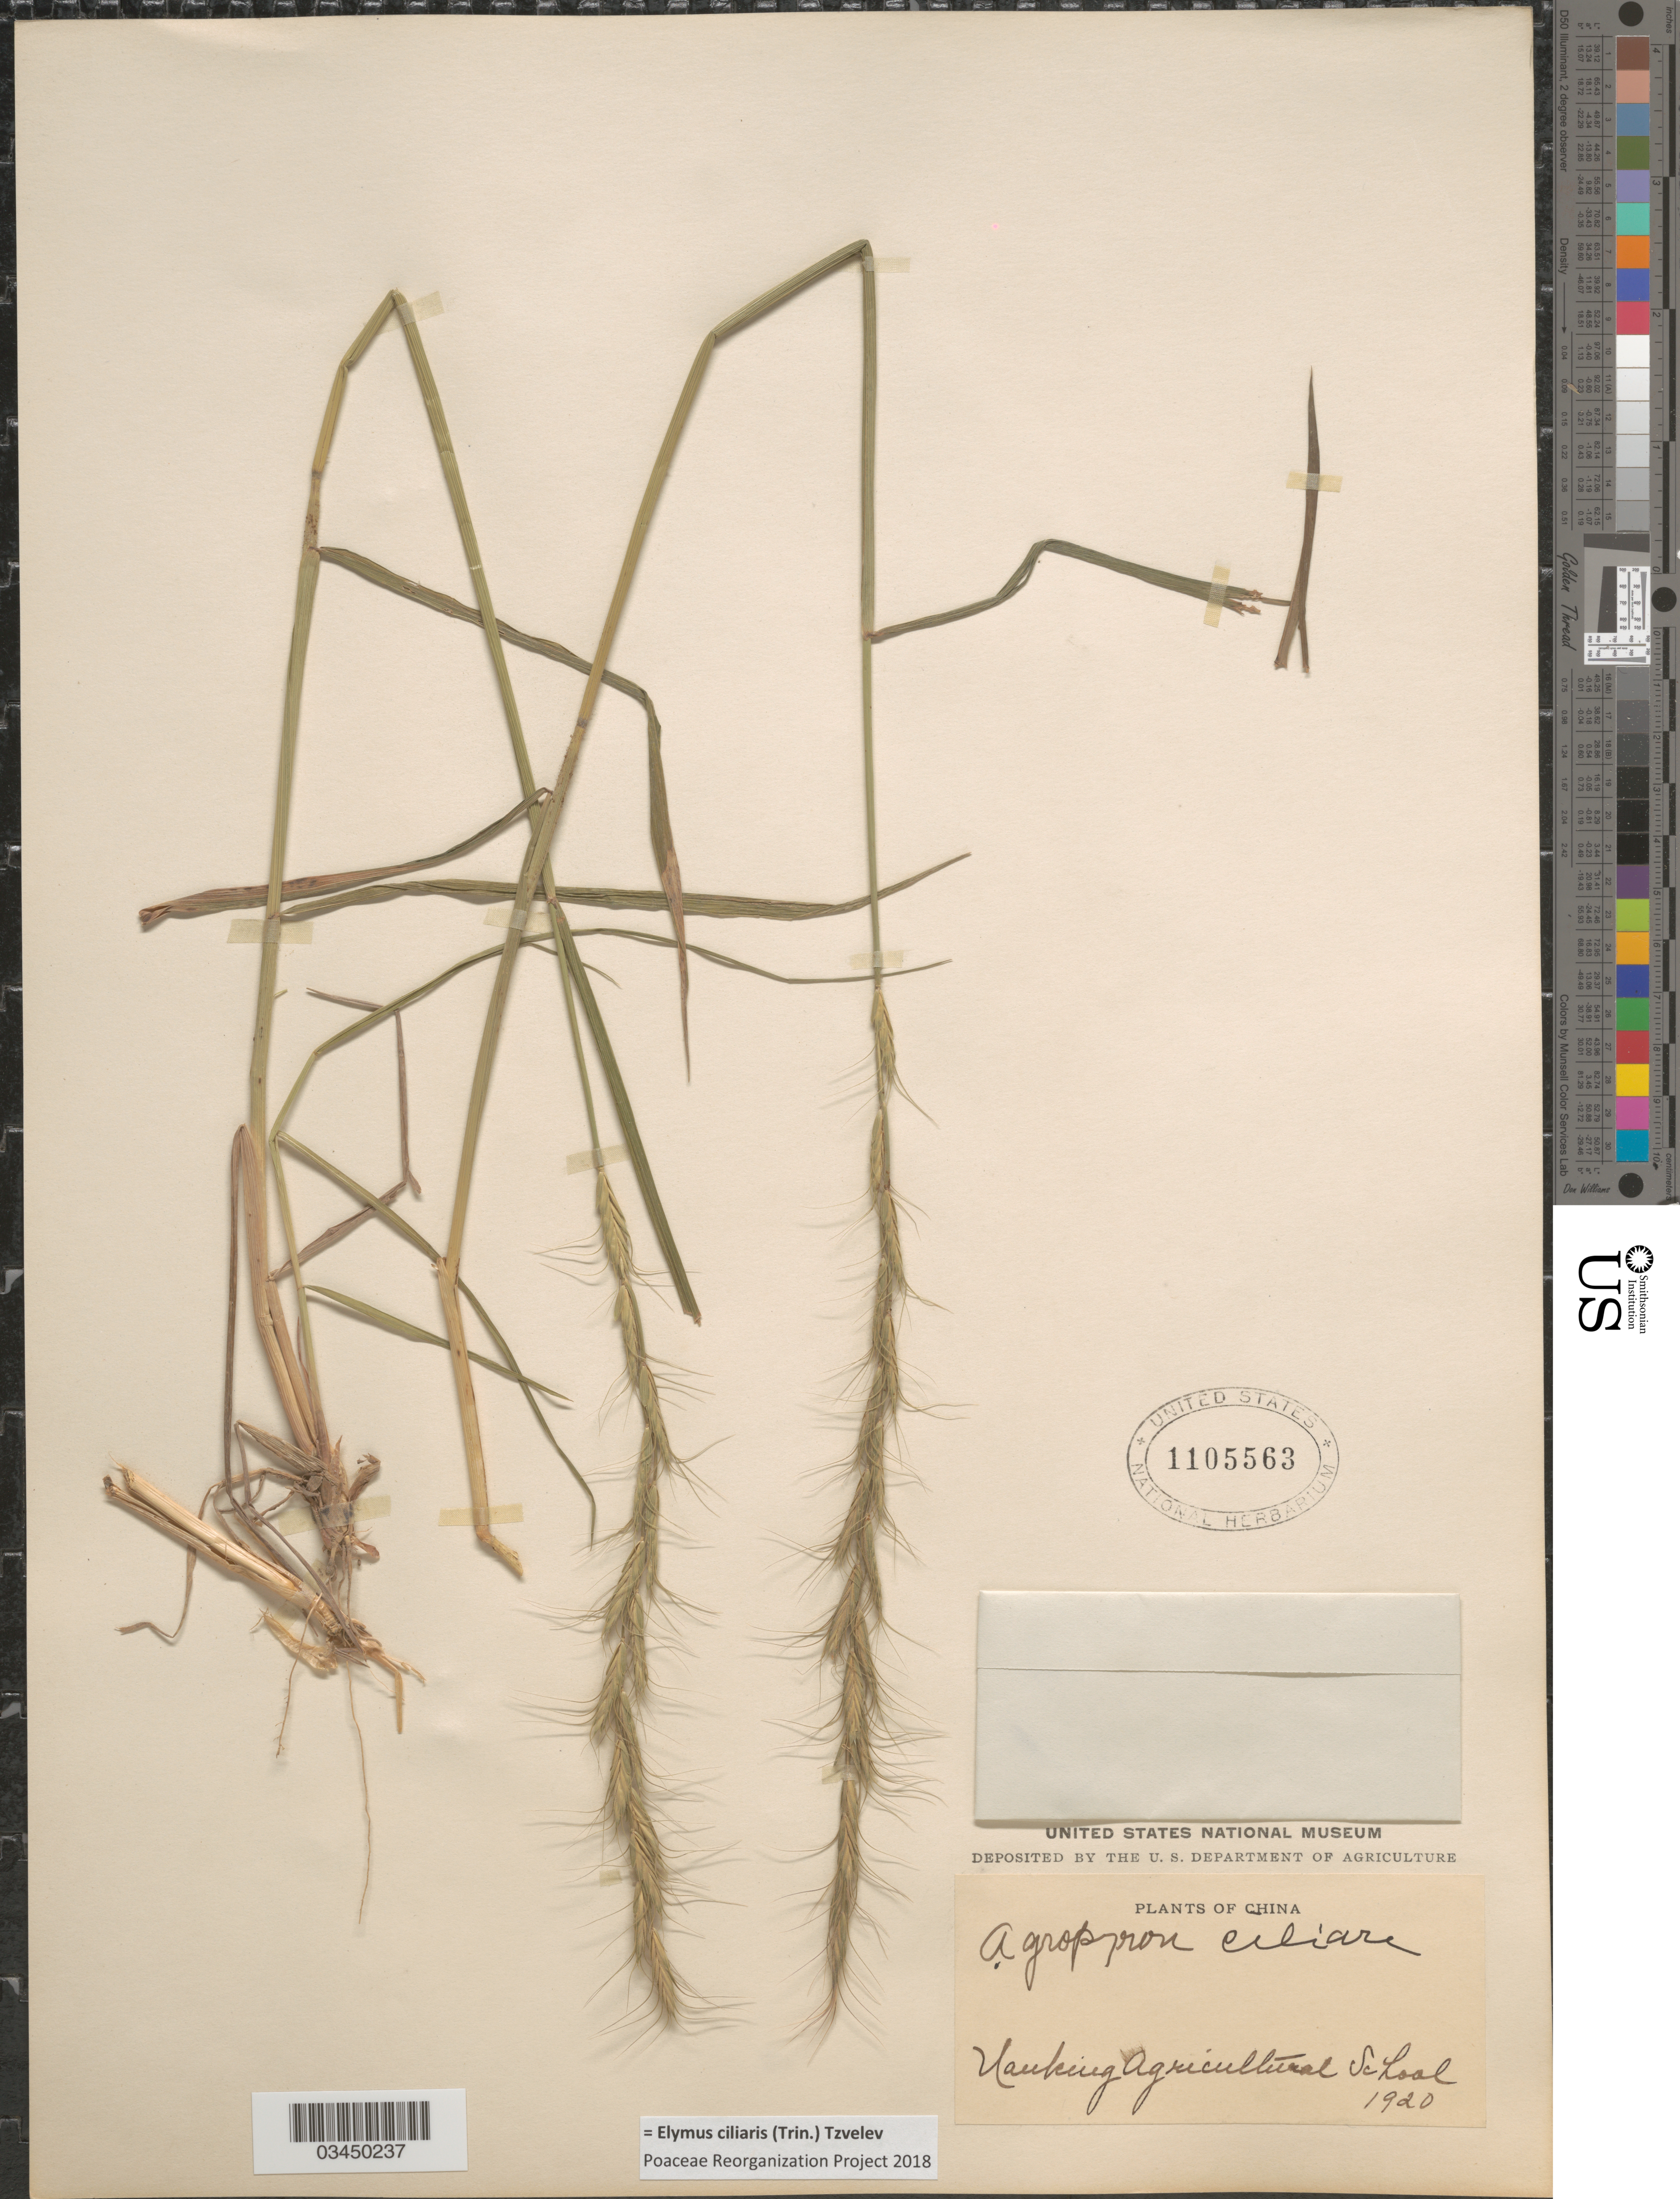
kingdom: Plantae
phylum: Tracheophyta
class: Liliopsida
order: Poales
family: Poaceae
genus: Elymus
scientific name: Elymus ciliaris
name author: (Trin.) Tzvelev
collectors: Nanking Agricultural School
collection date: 1920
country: China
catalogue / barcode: US 1105563